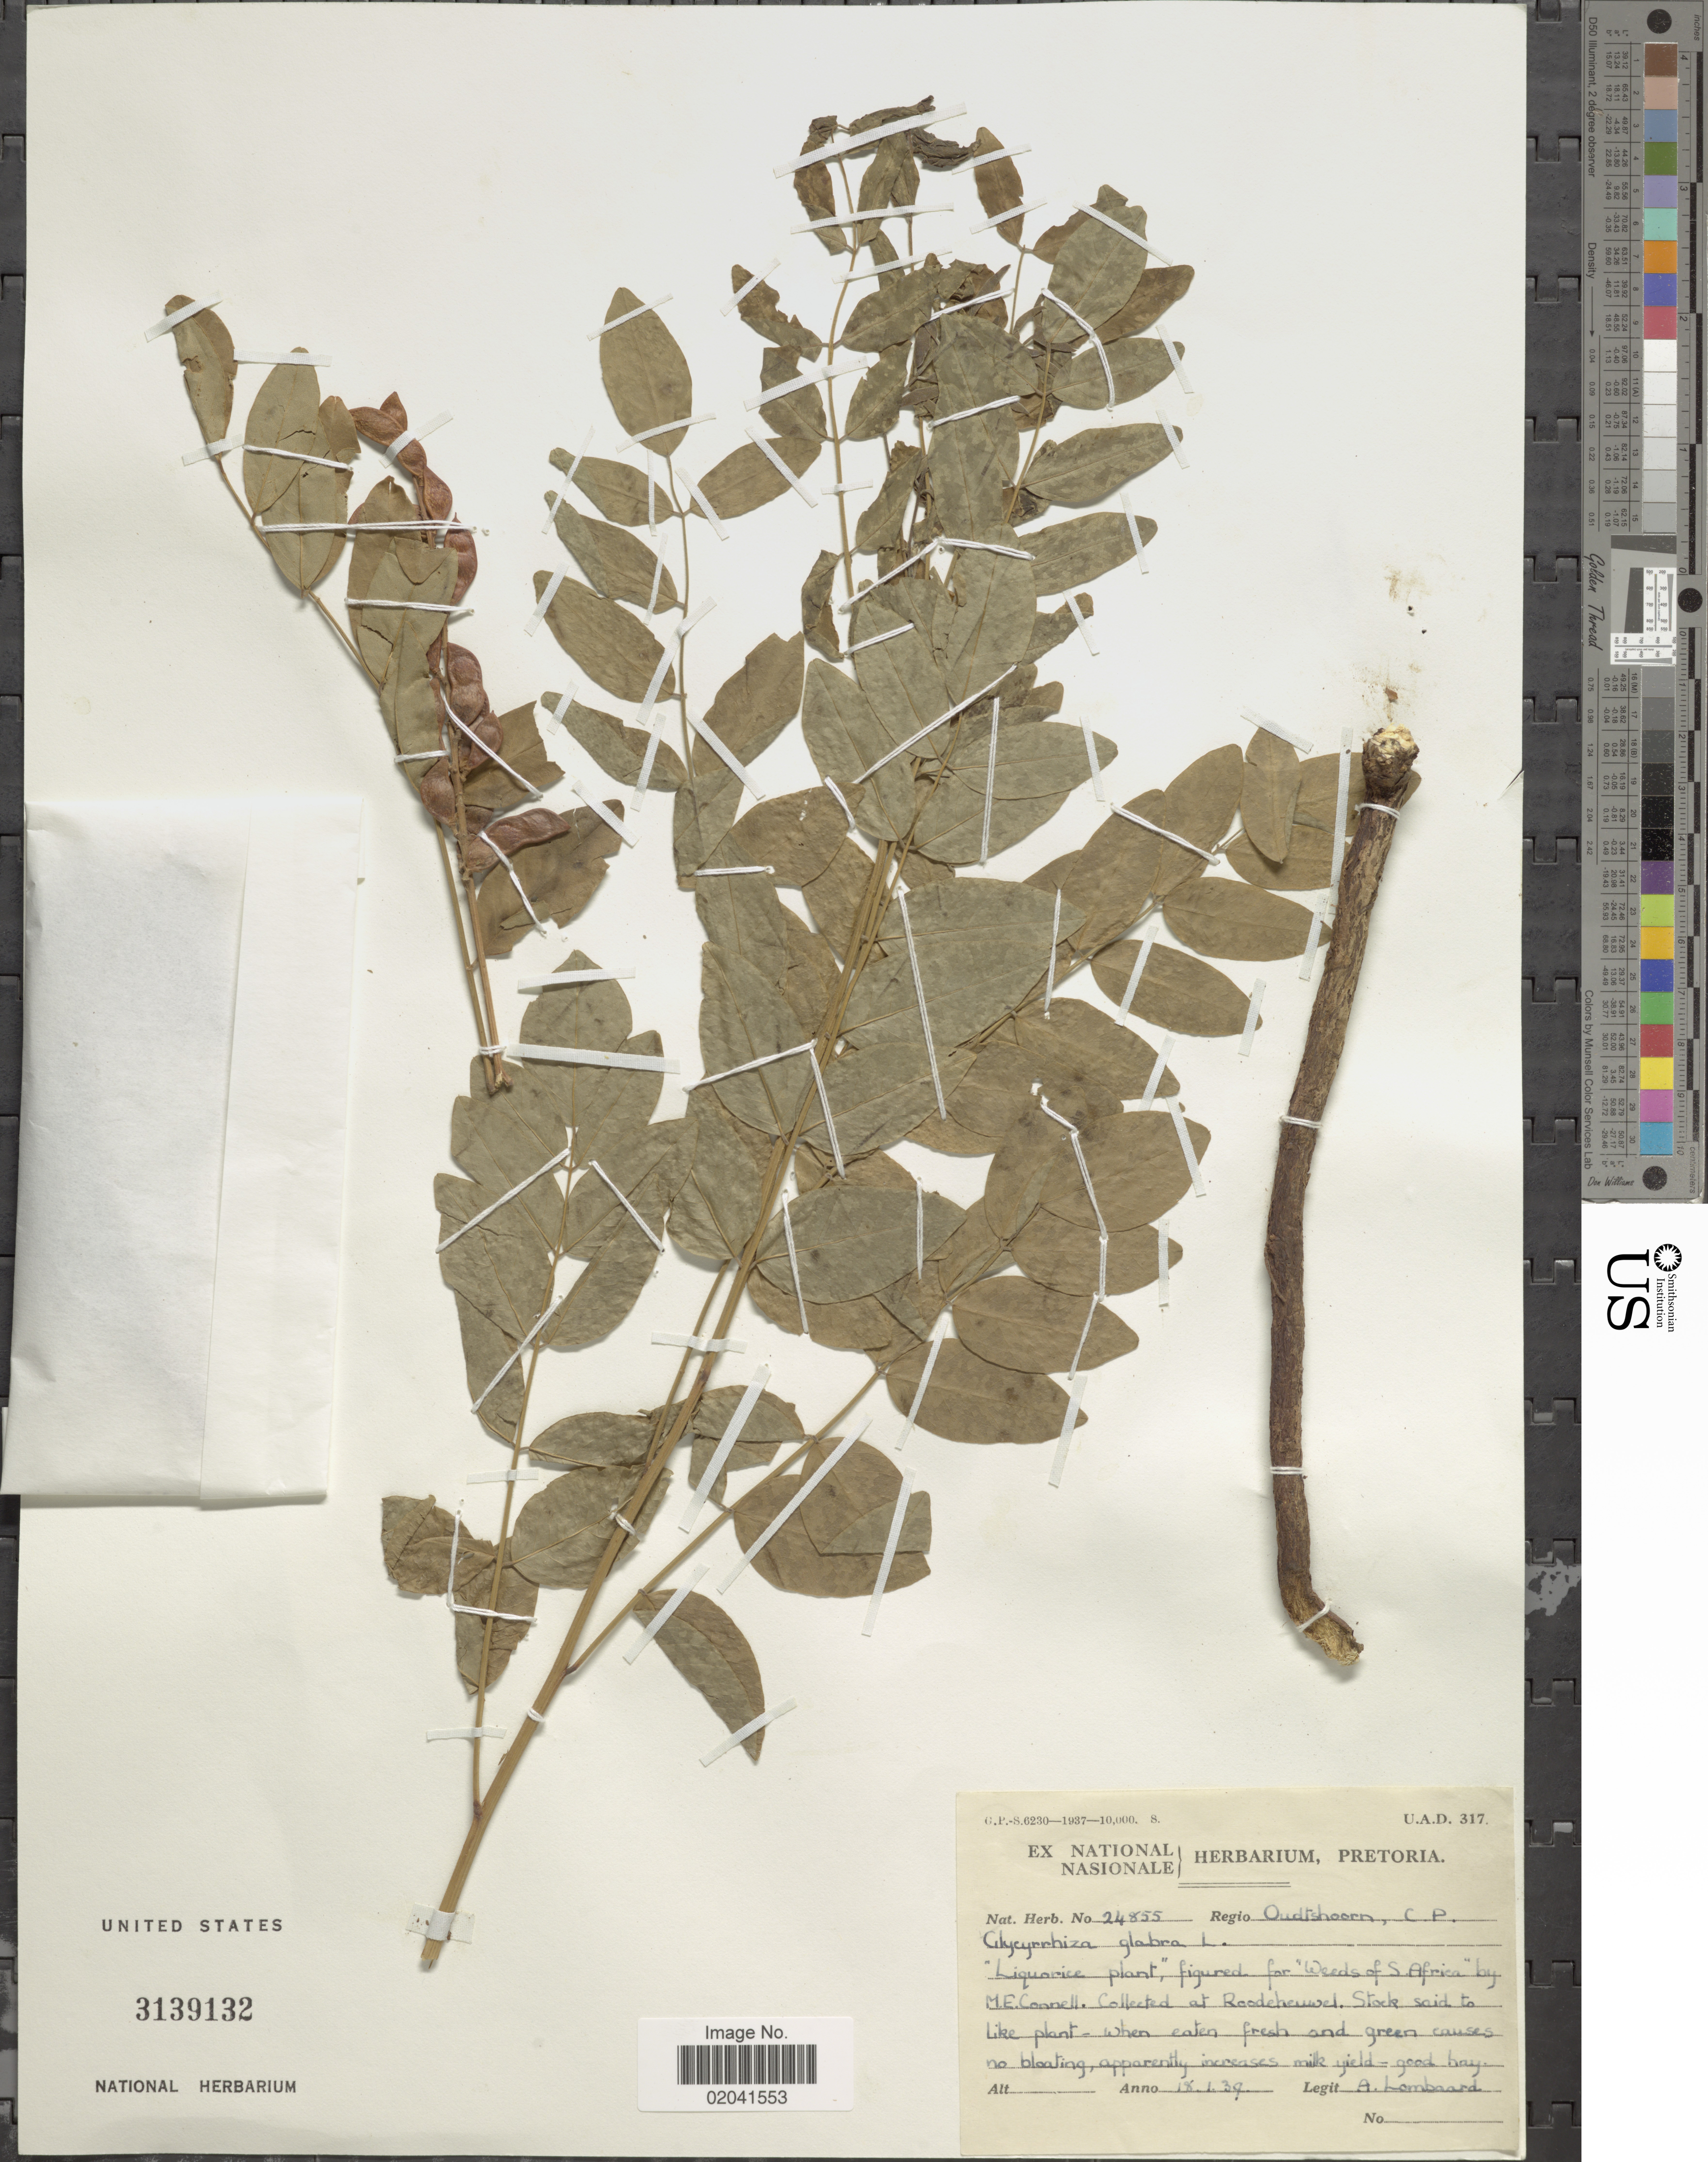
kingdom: Plantae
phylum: Tracheophyta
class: Magnoliopsida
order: Fabales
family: Fabaceae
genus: Glycyrrhiza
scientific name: Glycyrrhiza glabra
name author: L.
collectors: A. Lombard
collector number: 24855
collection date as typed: Transcribed d/m/y: 18/1/39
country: South Africa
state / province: Western Cape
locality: Regio Oudtshoorn, C.P. Roodeheuvel.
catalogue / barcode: US 3139132